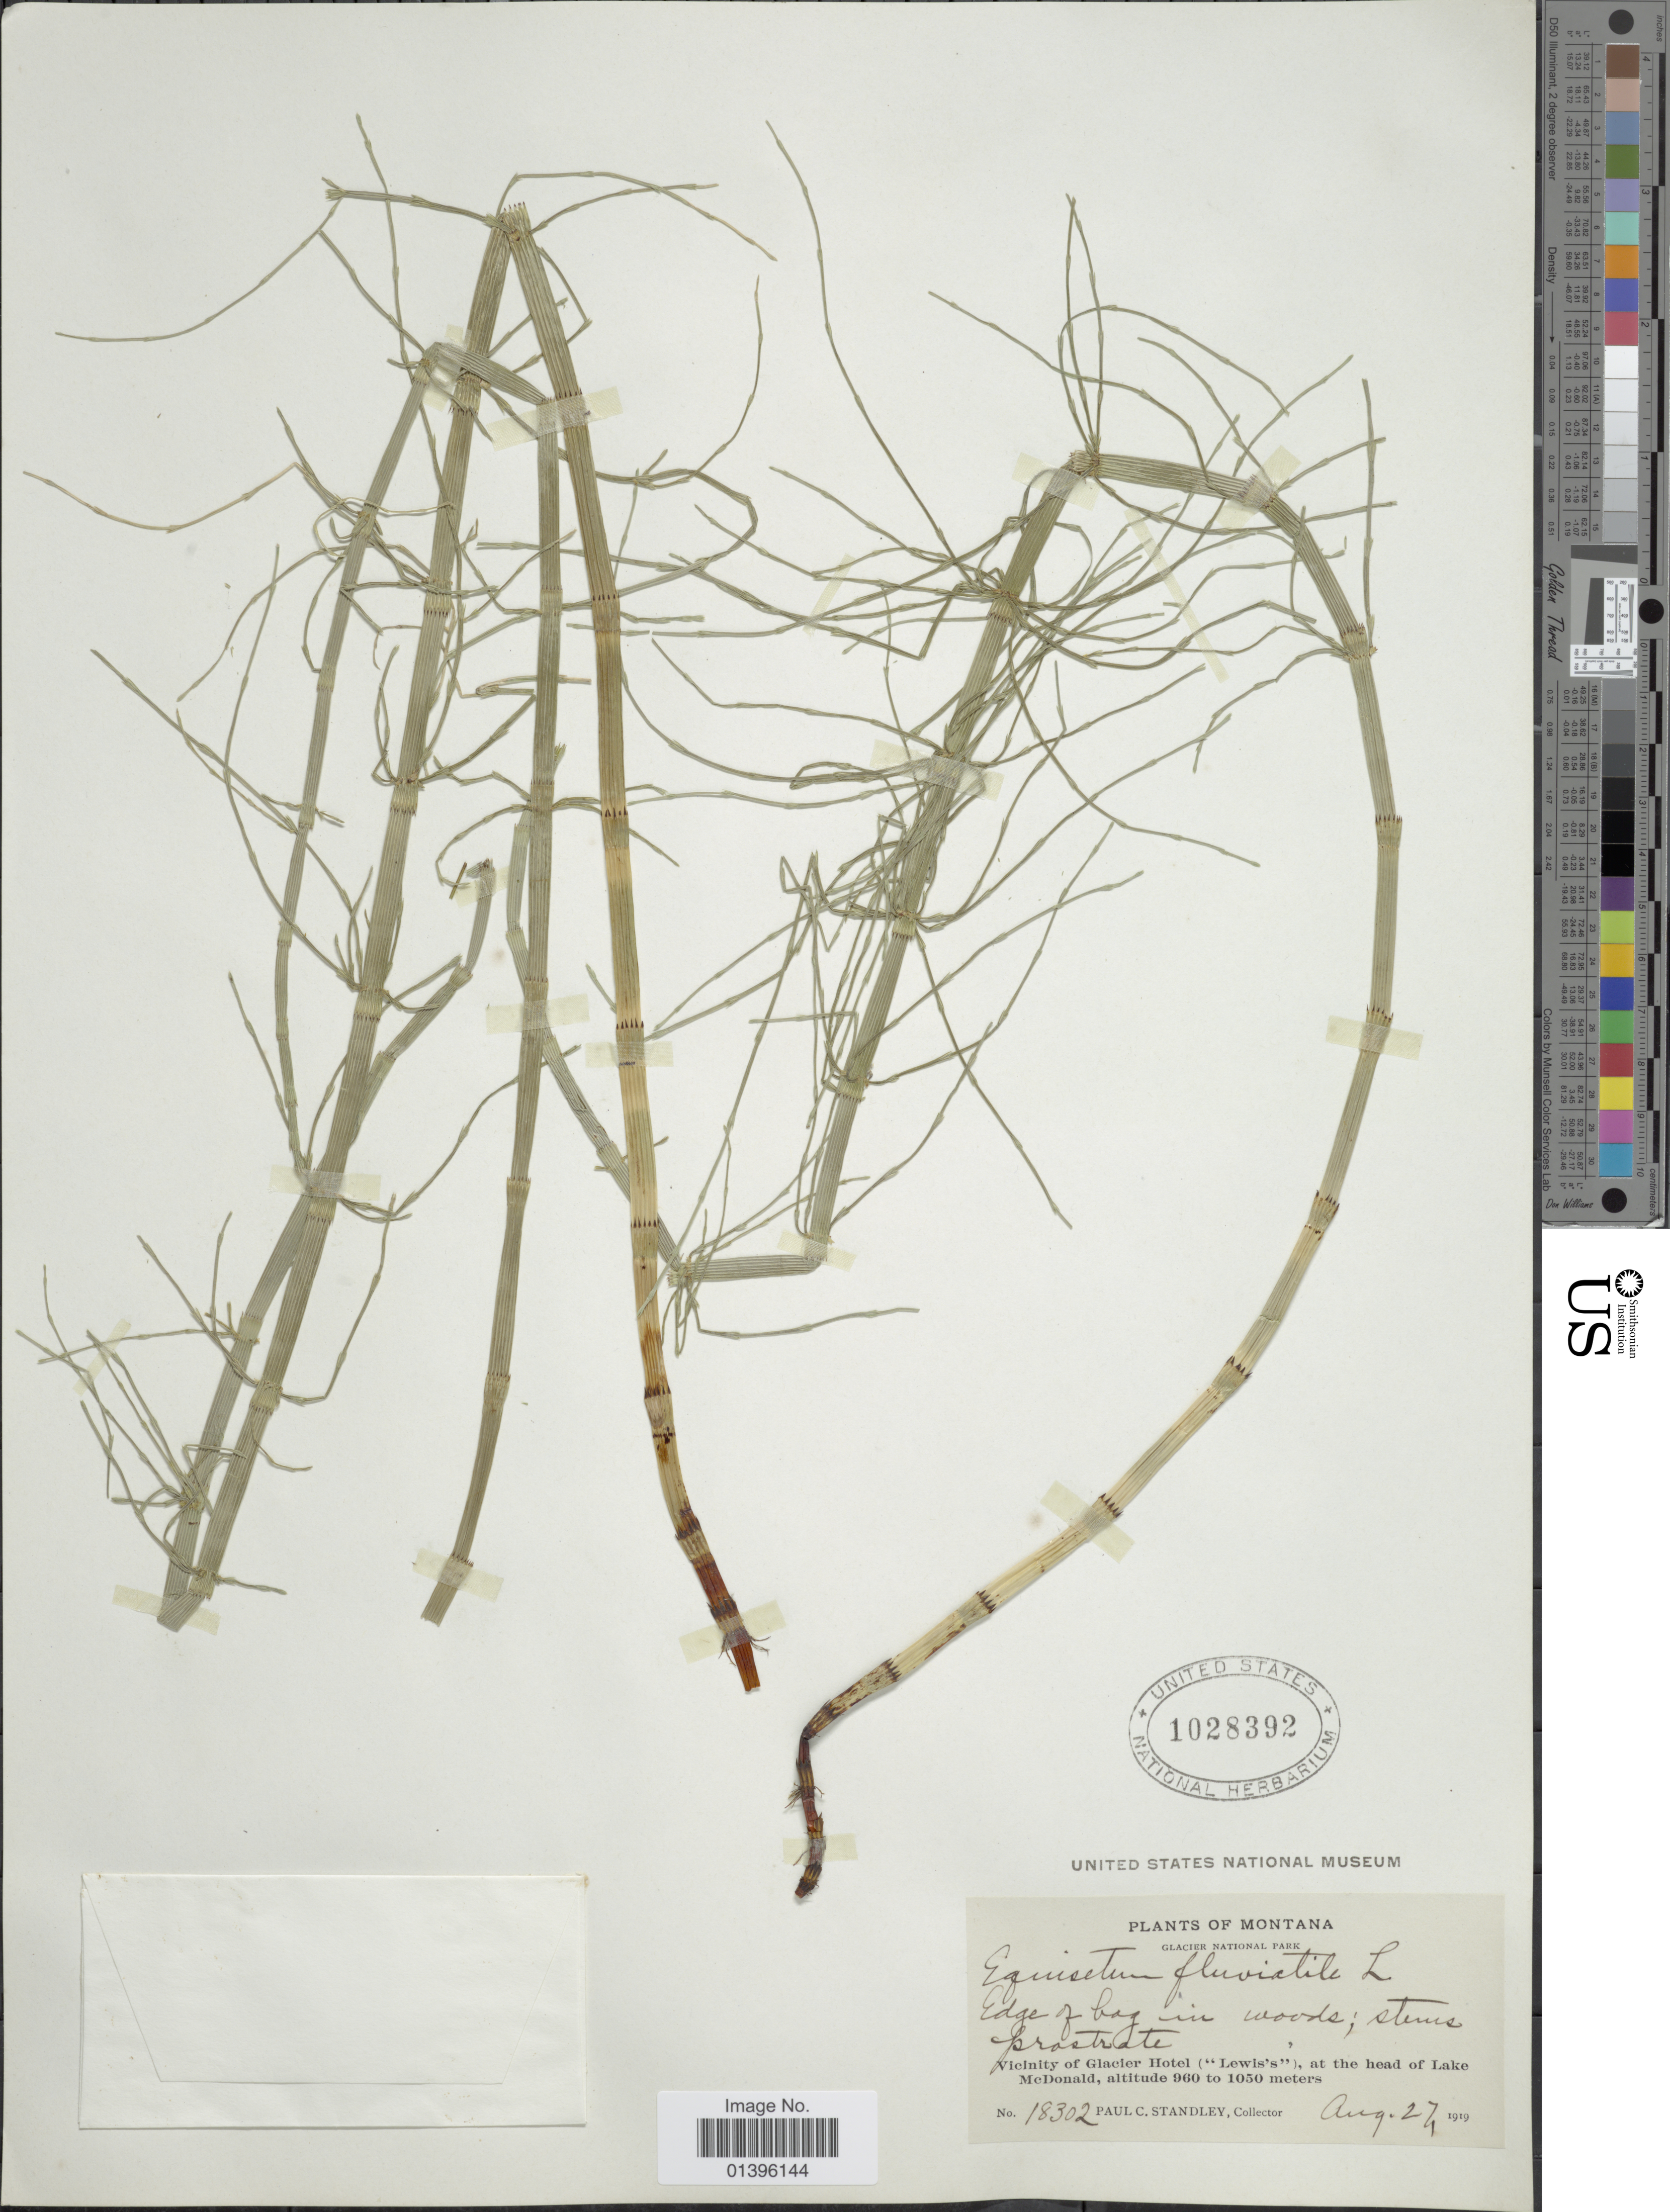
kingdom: Plantae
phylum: Tracheophyta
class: Polypodiopsida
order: Equisetales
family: Equisetaceae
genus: Equisetum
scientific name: Equisetum fluviatile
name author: L.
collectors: P. C. Standley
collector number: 18302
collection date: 1919-08-27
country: United States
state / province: Montana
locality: Glacier National Park. Vicinity of Glacier Hotel ("Lewis's"), at the head of Lake McDonald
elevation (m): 960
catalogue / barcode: US 1028392